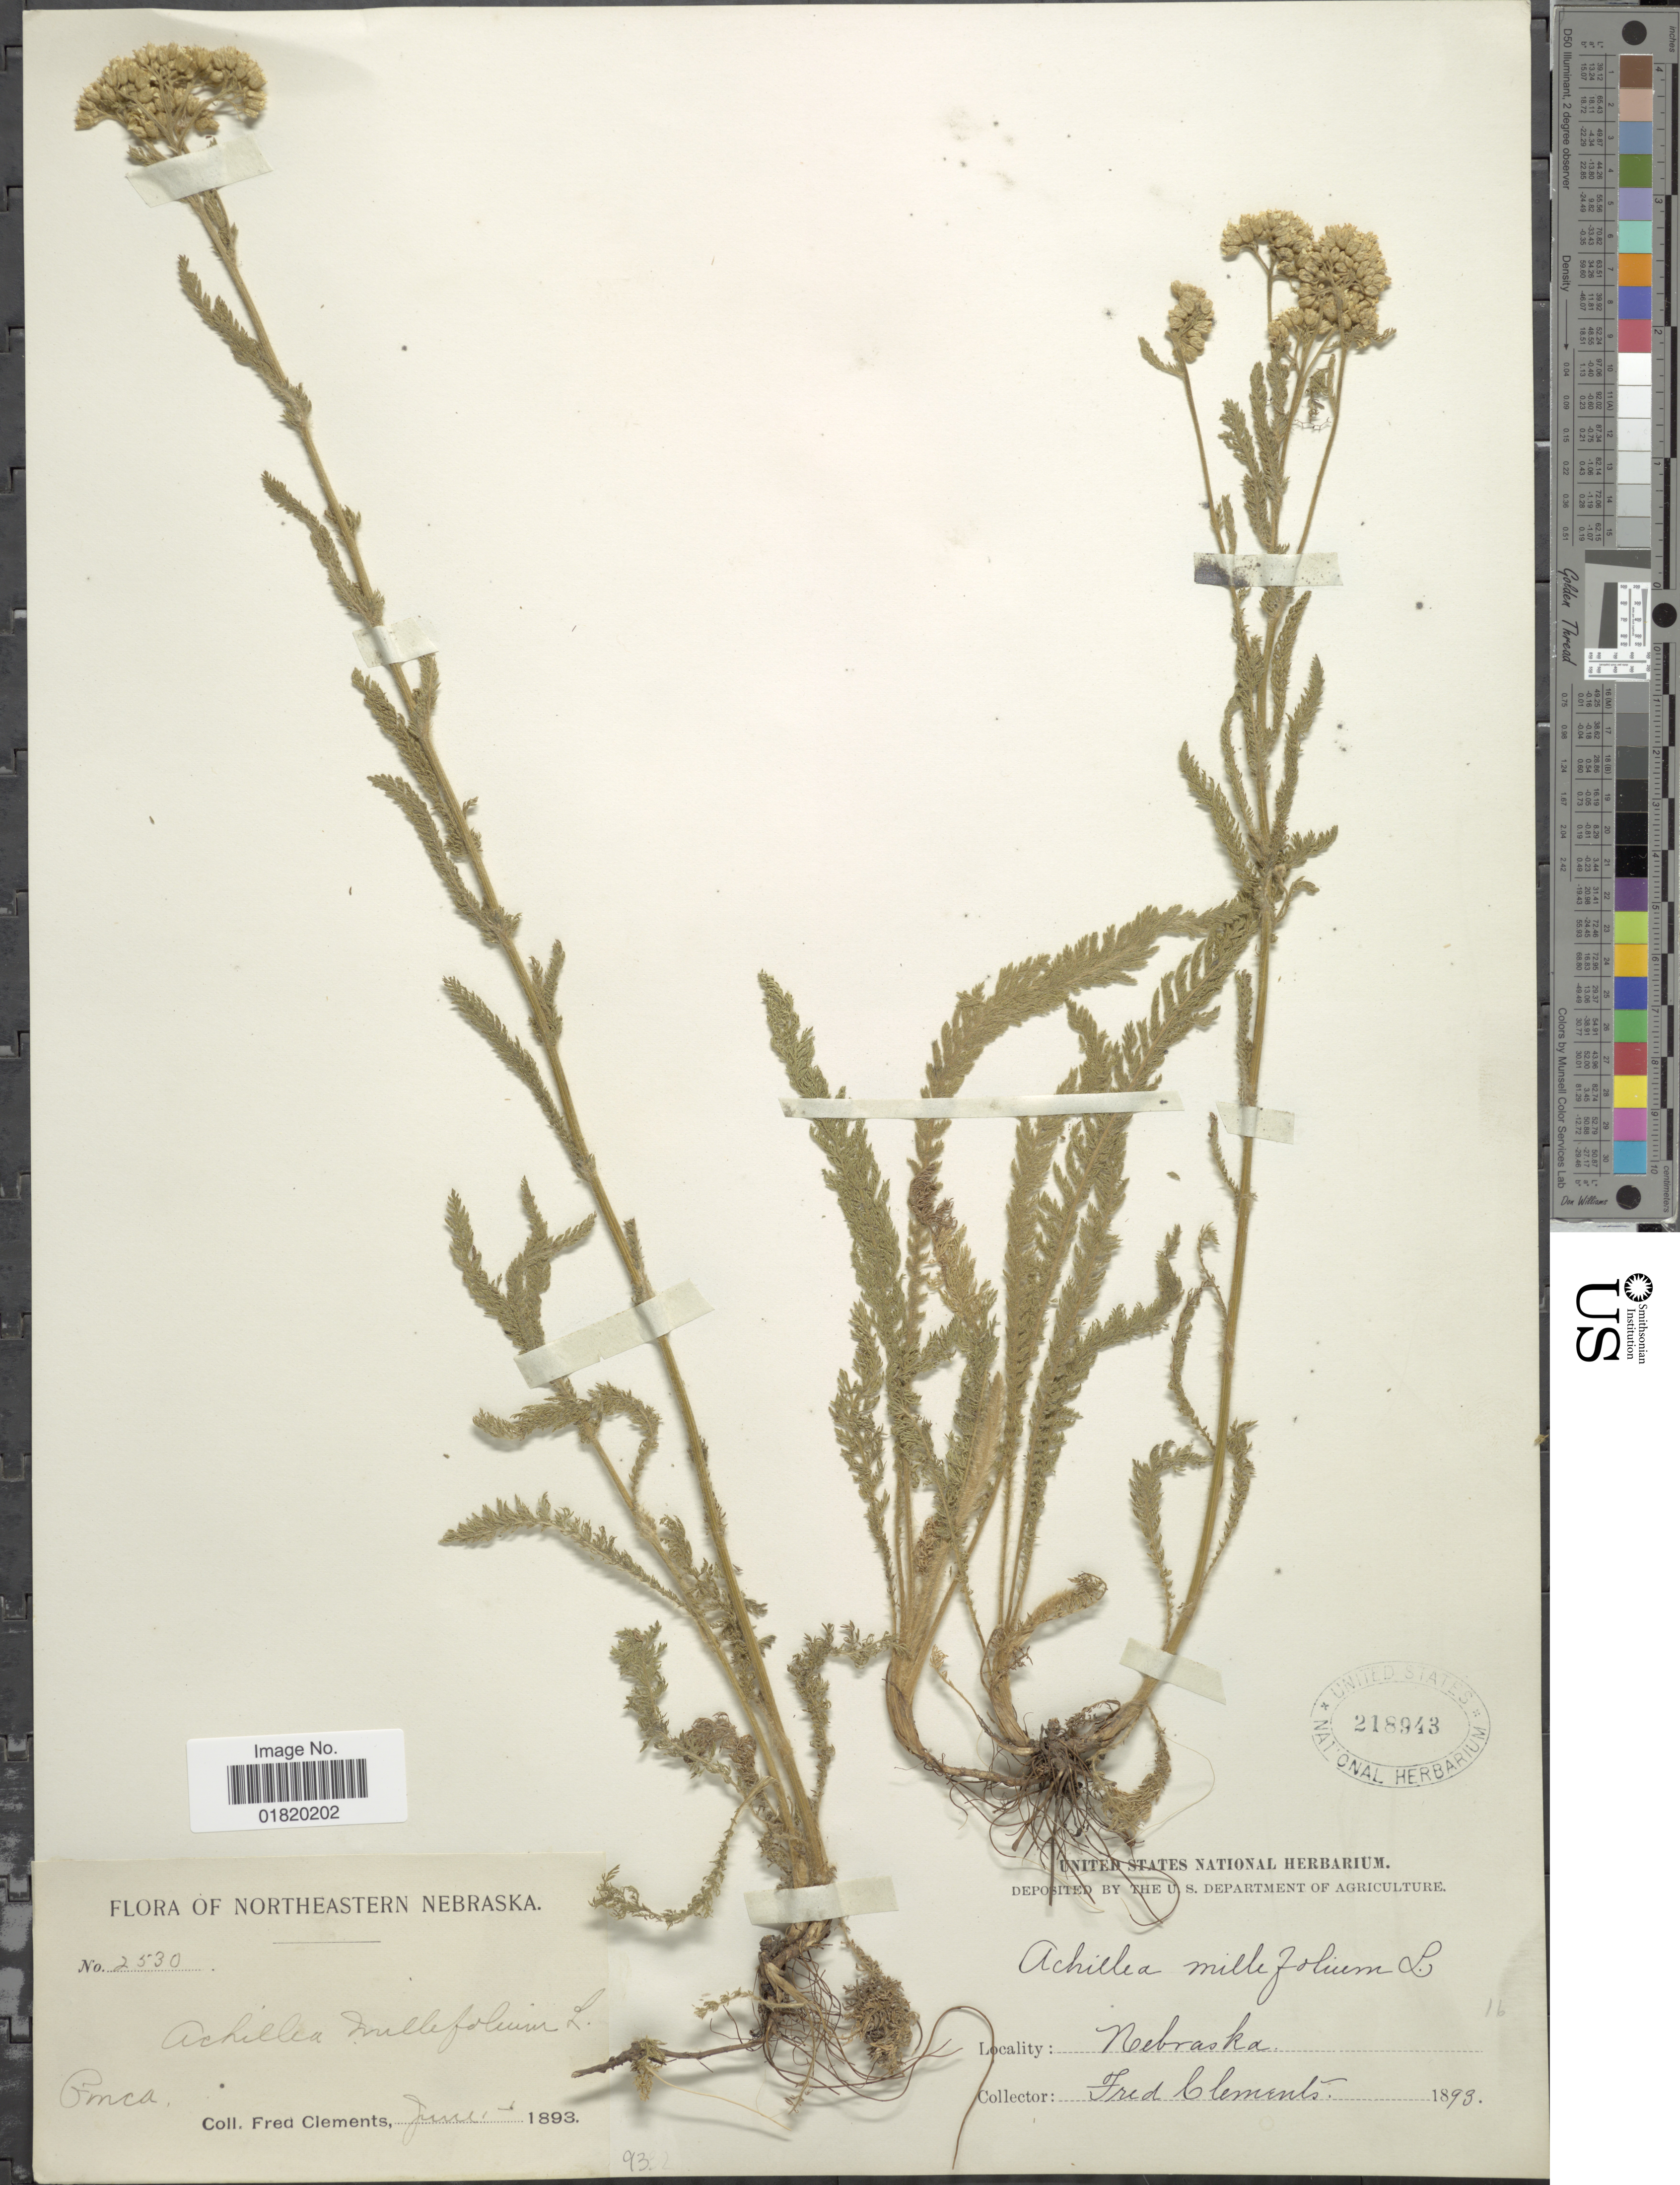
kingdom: Plantae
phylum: Tracheophyta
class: Magnoliopsida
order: Asterales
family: Asteraceae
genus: Achillea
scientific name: Achillea millefolium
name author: L.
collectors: F. Clements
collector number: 2530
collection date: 1893-06-01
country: United States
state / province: Nebraska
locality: Northern Nebraska. Finca.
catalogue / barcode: US 218943